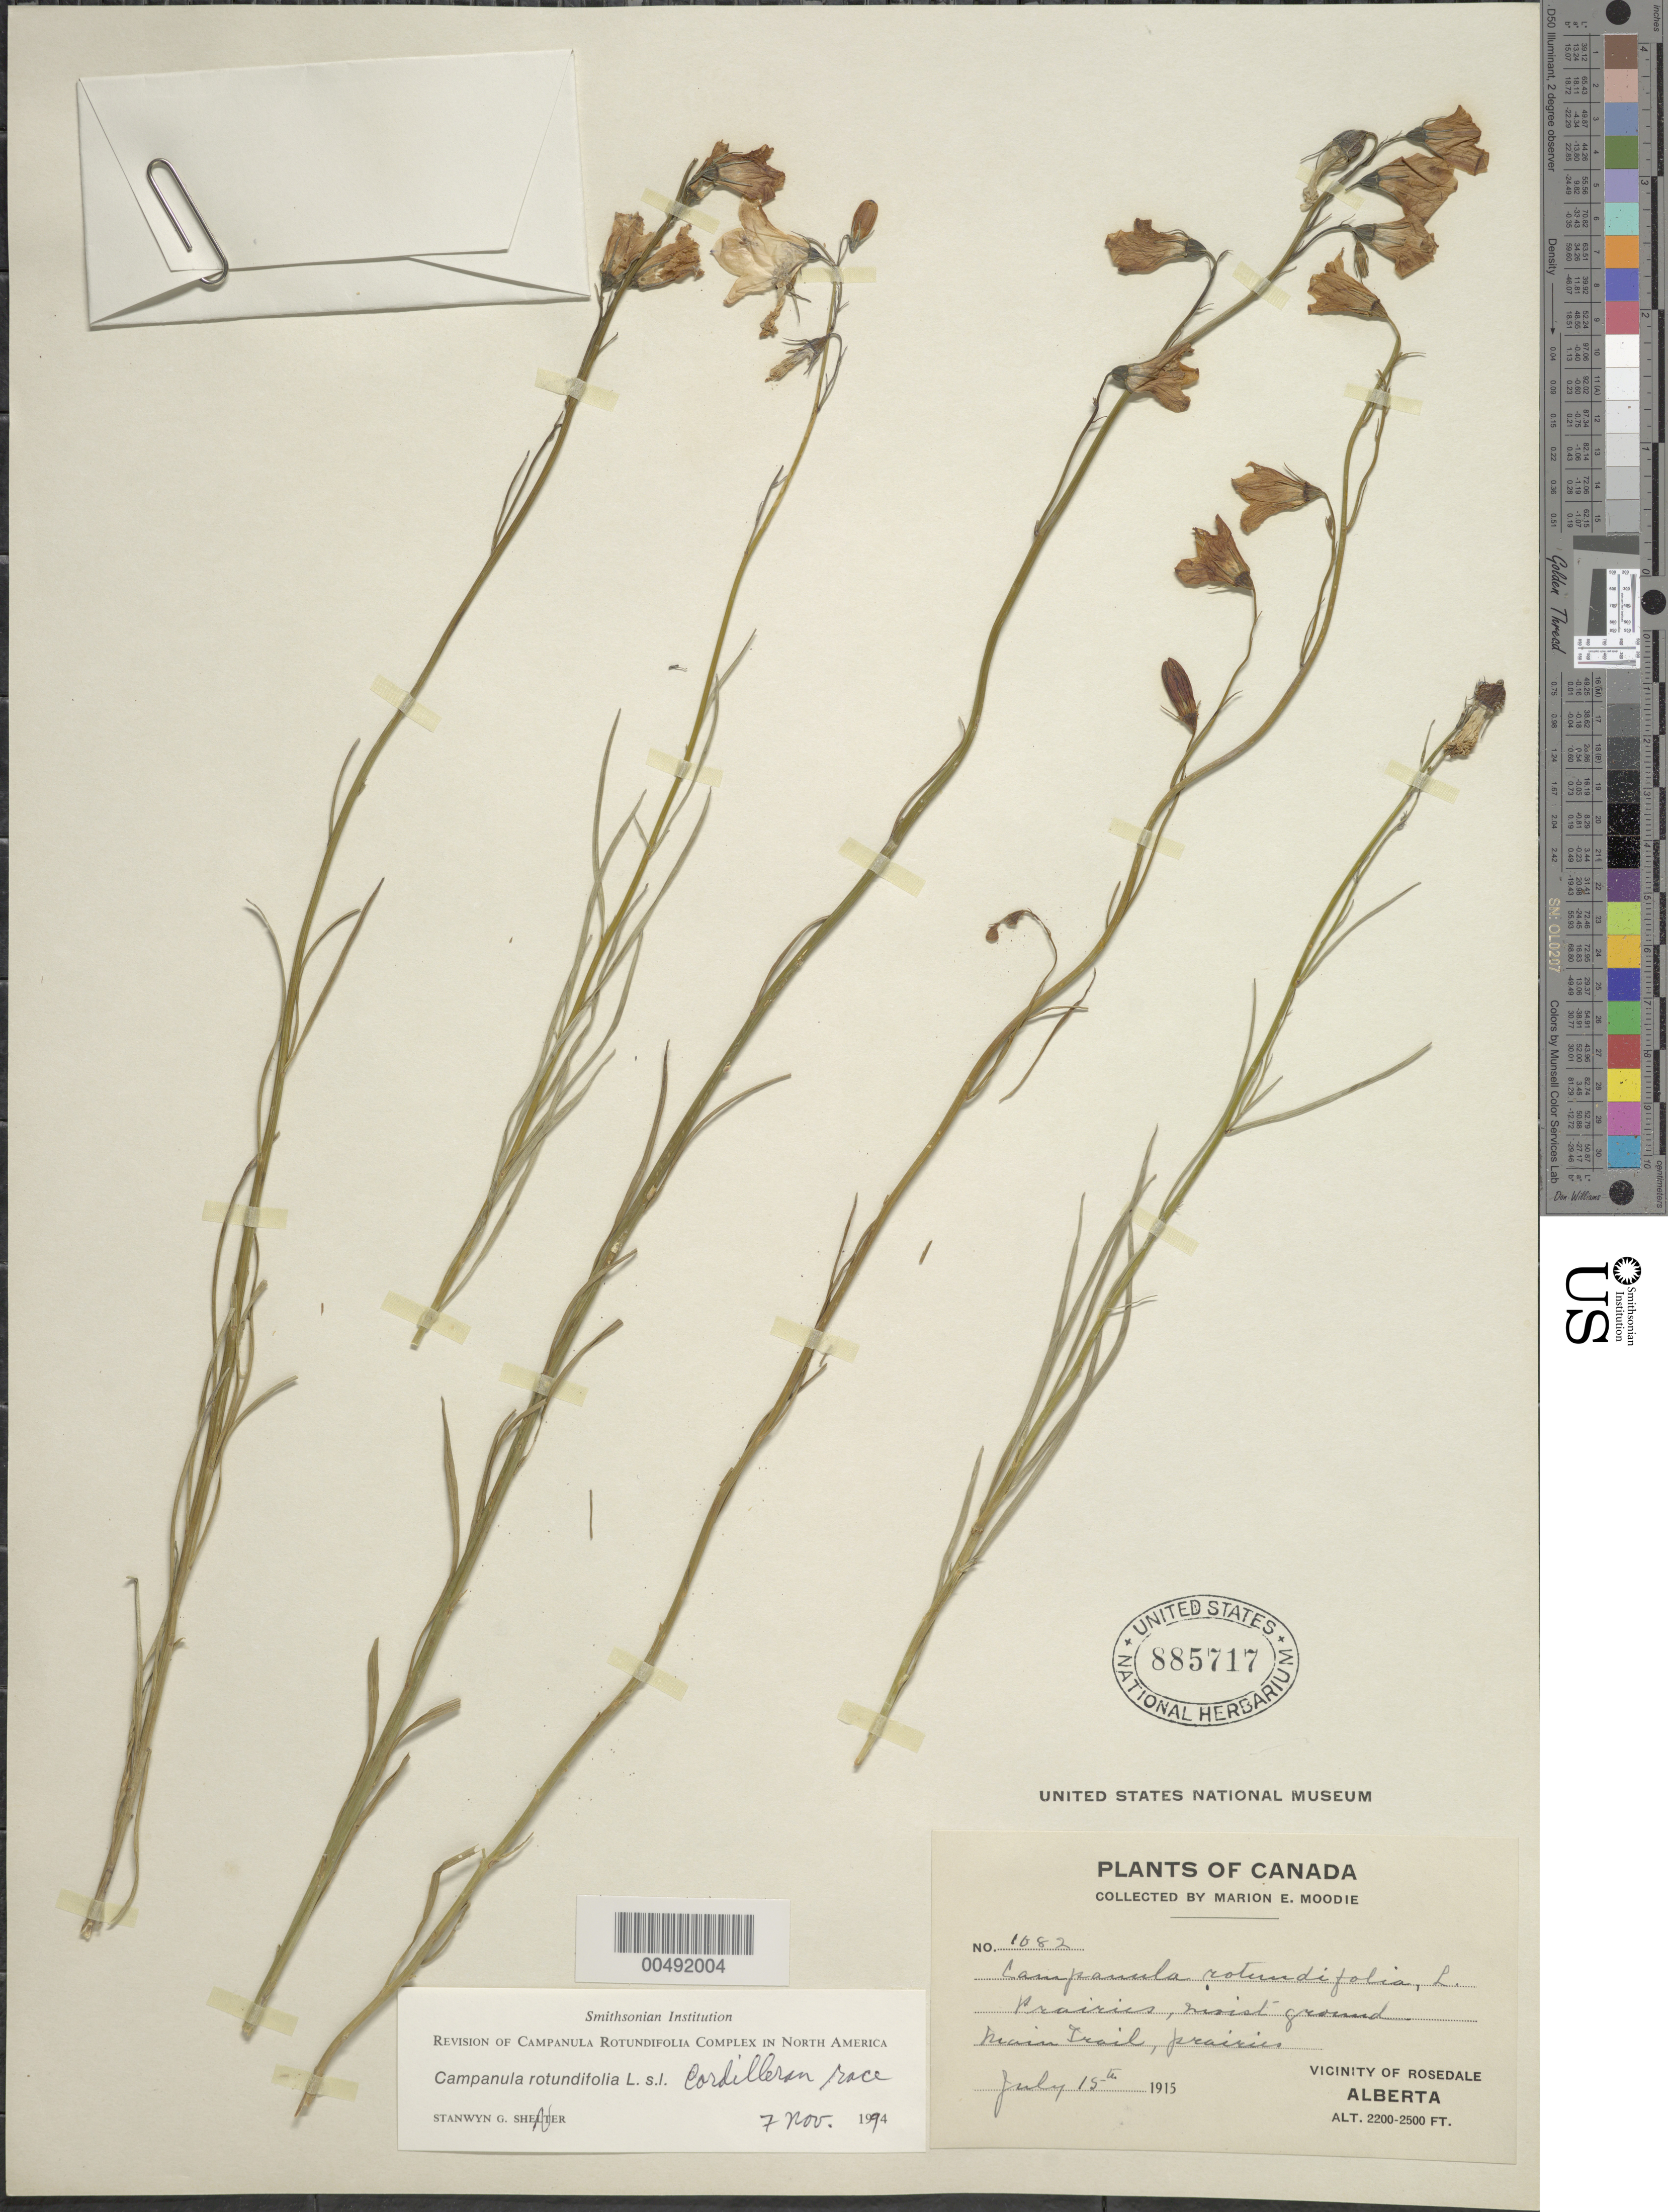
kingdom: Plantae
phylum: Tracheophyta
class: Magnoliopsida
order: Asterales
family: Campanulaceae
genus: Campanula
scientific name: Campanula rotundifolia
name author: L.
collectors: M. E. Moodie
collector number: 1082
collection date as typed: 15 Jul 1915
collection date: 1915-07-15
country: Canada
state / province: Alberta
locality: Rosedale, Main Trail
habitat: prairies, moist ground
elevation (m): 671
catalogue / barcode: US 885717